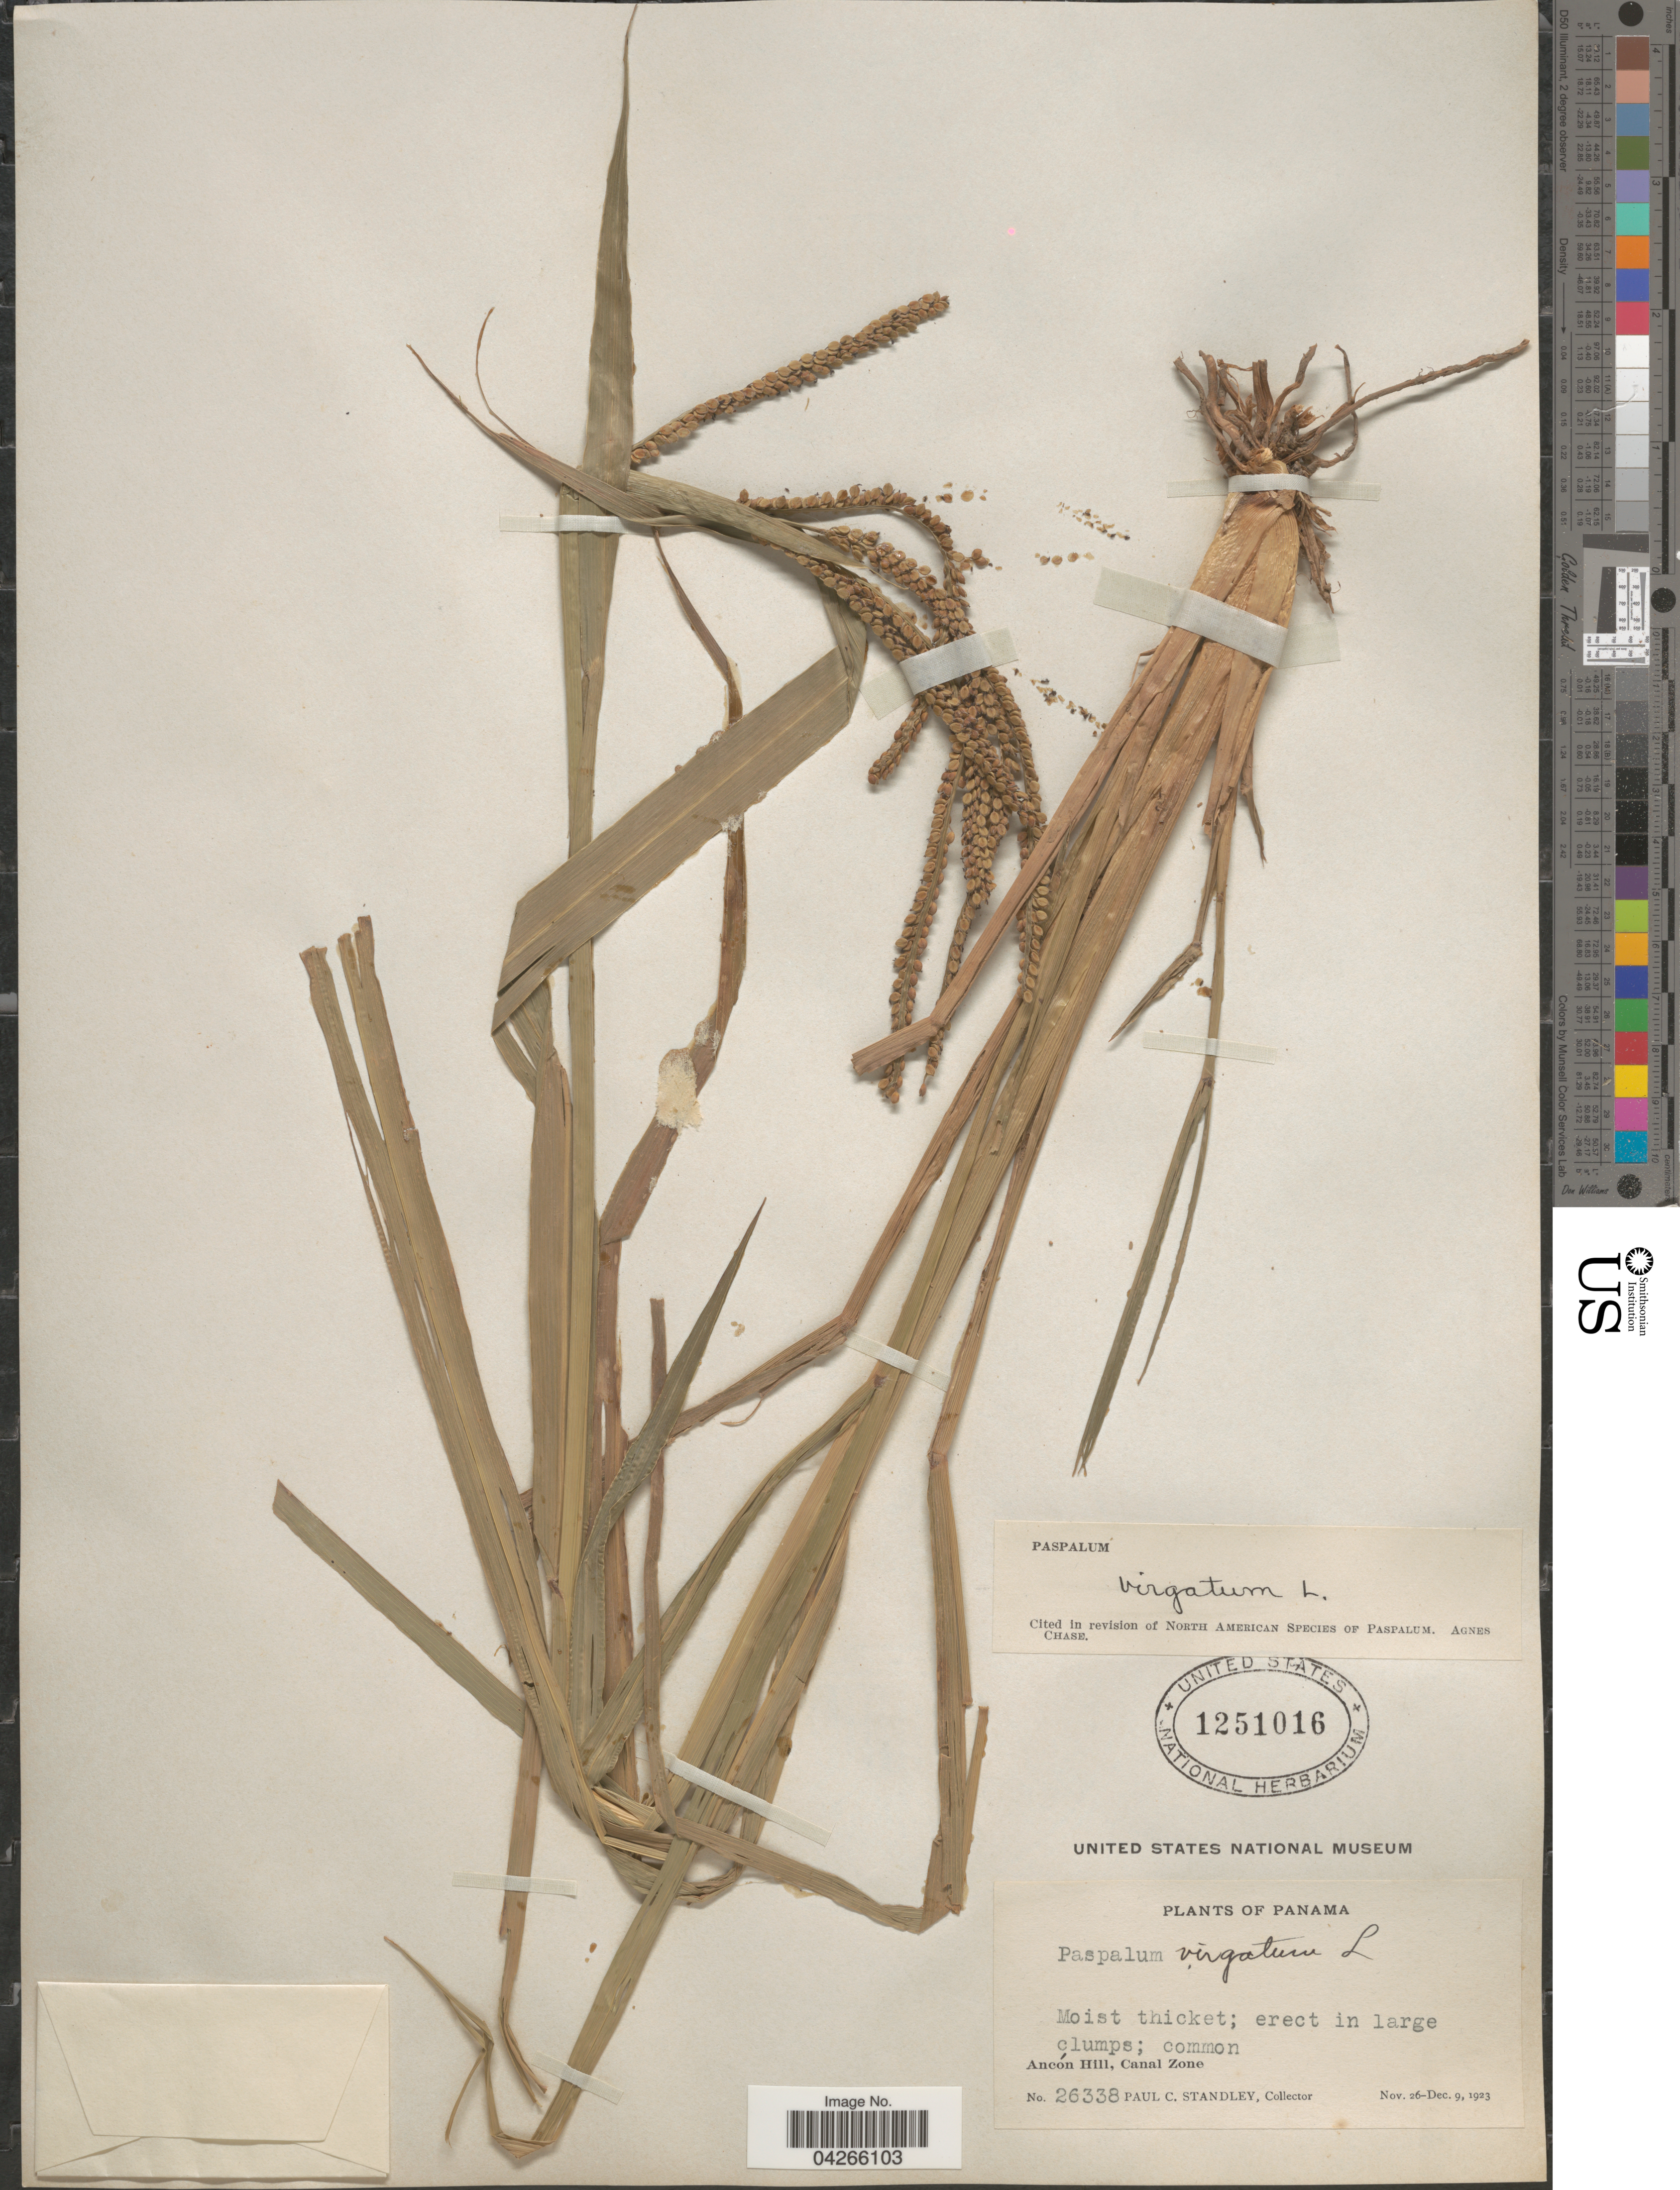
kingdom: Plantae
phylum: Tracheophyta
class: Liliopsida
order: Poales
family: Poaceae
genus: Paspalum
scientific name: Paspalum virgatum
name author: L.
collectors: P. C. Standley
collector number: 26338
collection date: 1923-11-26/1923-12-09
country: Panama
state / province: Colón / Panamá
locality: Moist thicket. Ancón Hill, Canal Zone.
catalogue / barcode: US 1251016